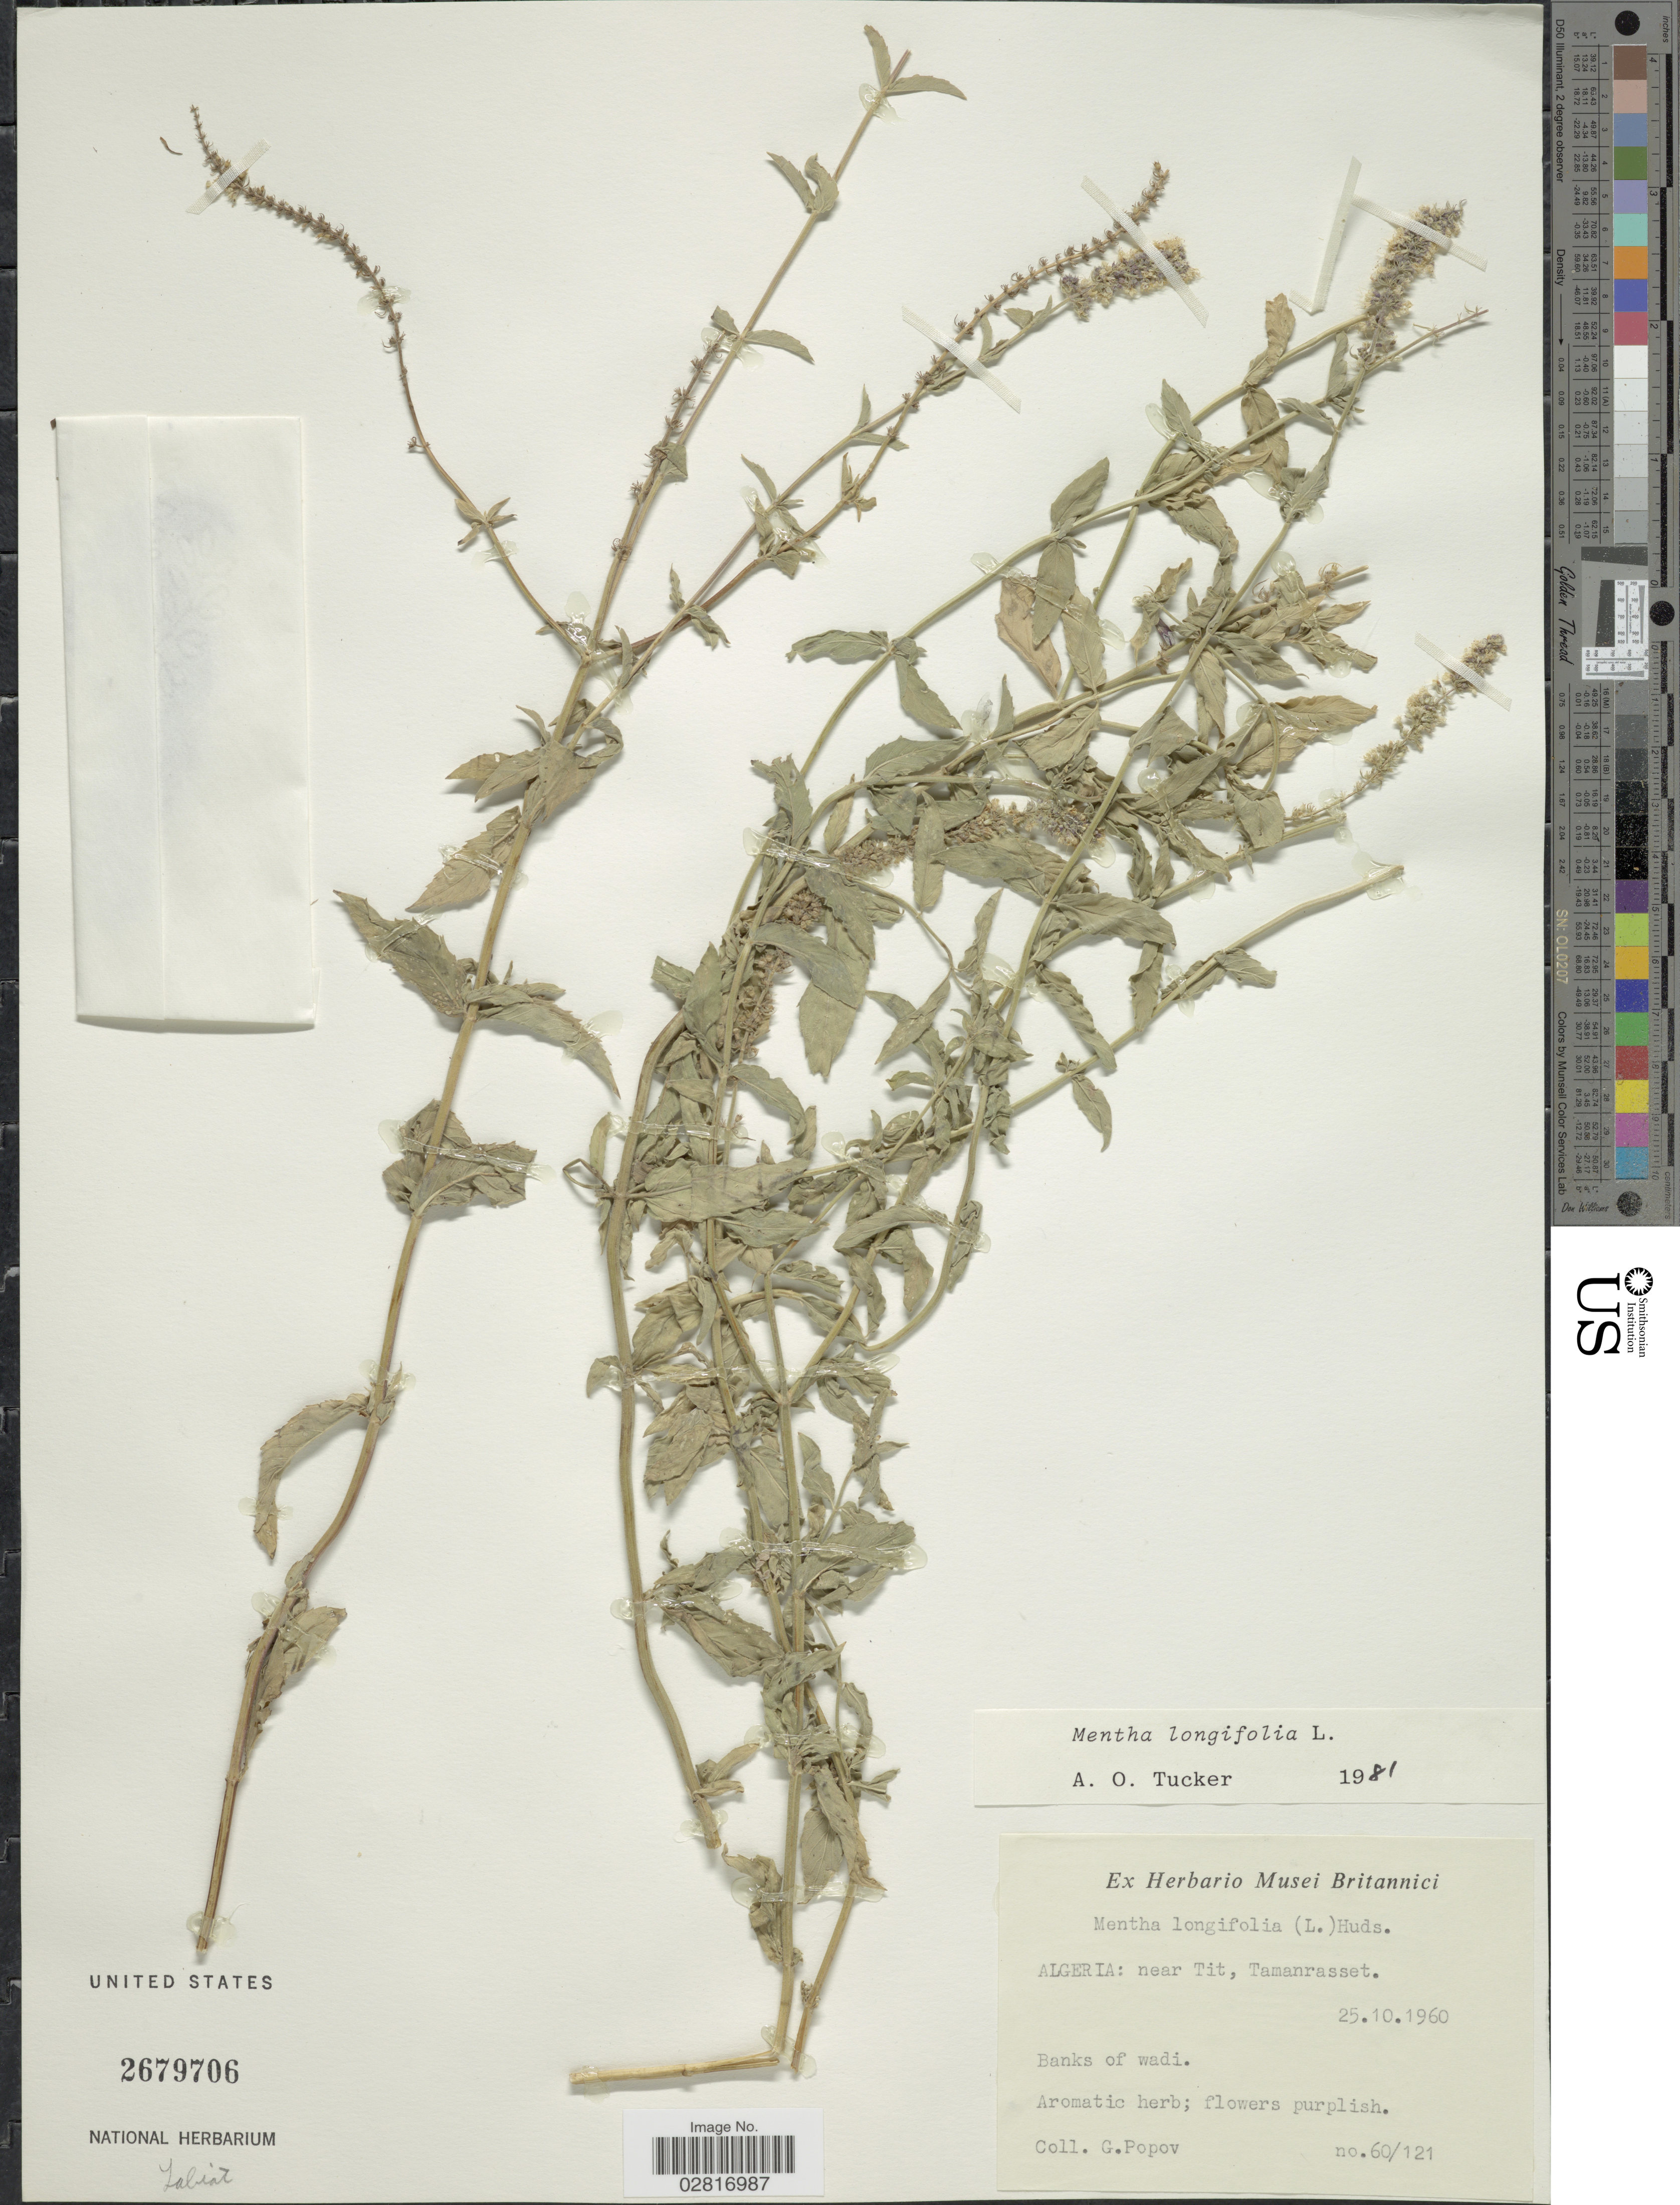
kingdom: Plantae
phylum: Tracheophyta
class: Magnoliopsida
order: Lamiales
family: Lamiaceae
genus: Mentha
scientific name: Mentha longifolia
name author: (L.) L.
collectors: G. Popov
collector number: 60/121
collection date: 1960-10-25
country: Algeria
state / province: Tamanghasset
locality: Near Tit, Tamanrasset, Banks of wadi.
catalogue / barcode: US 2679706